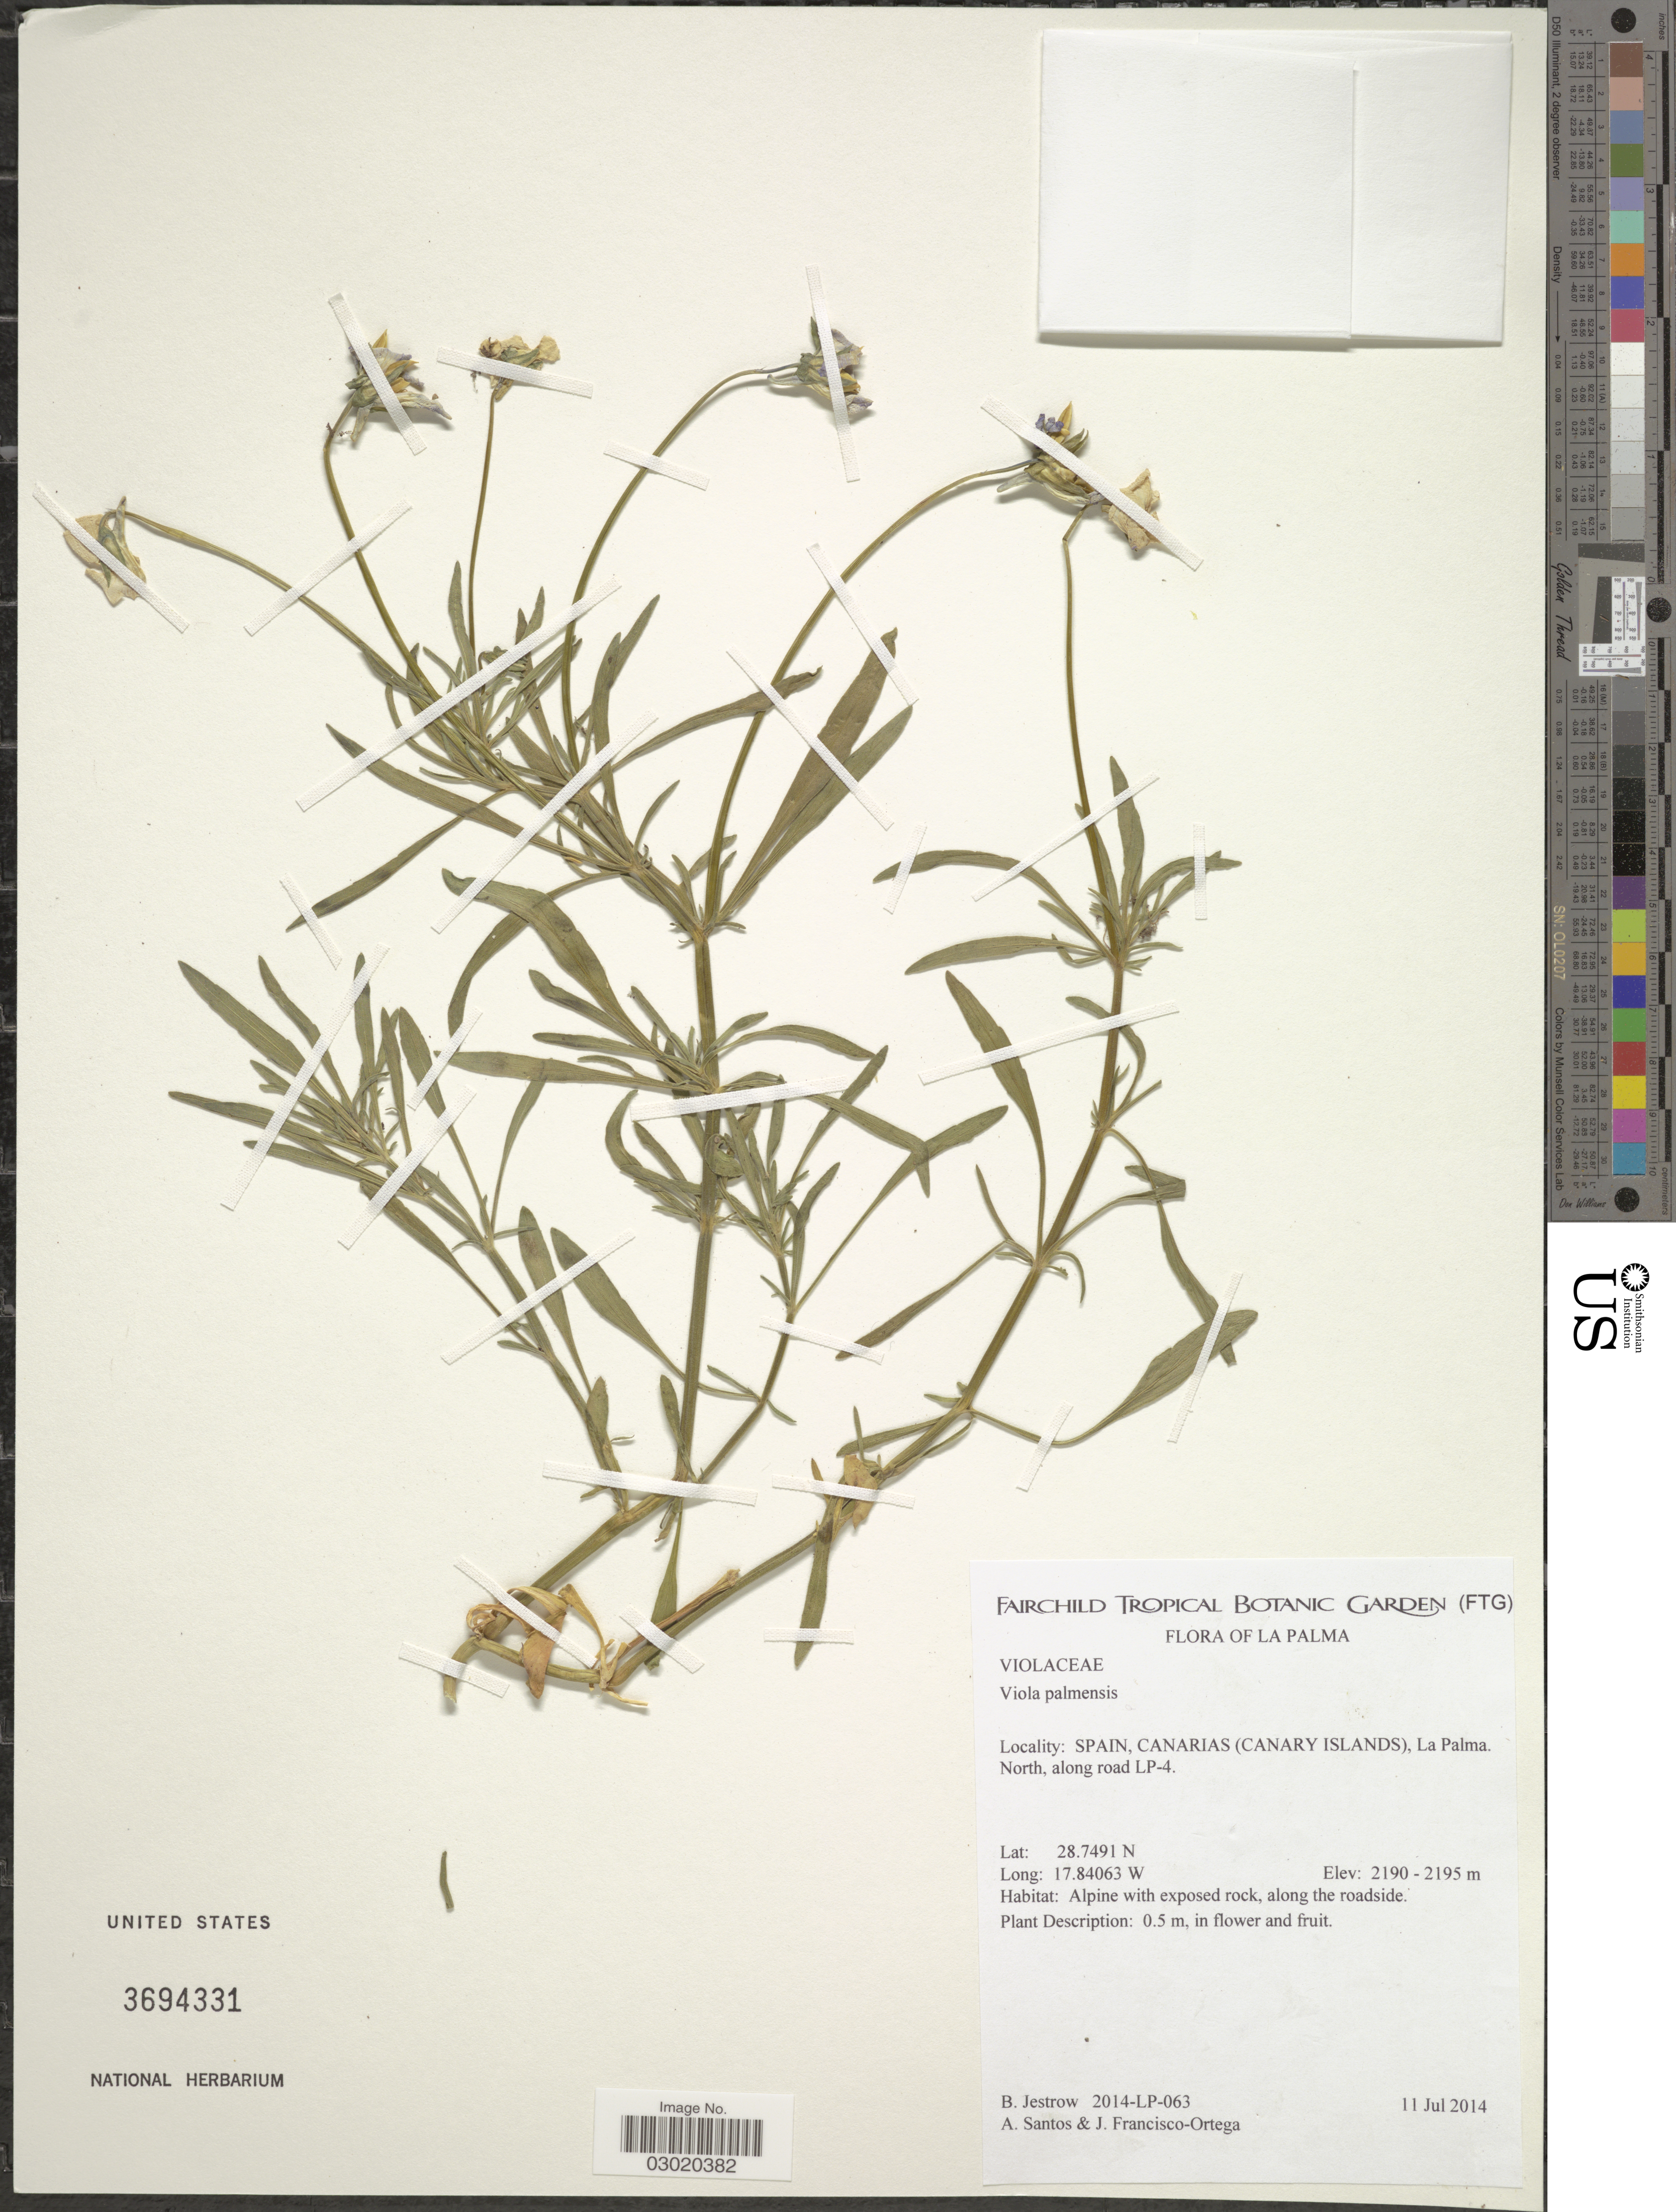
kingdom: Plantae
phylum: Tracheophyta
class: Magnoliopsida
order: Malpighiales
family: Violaceae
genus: Viola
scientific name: Viola palmensis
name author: (Webb & Berthel.) Sauer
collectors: B. Jestrow, A. Santos & J. Fransisco-Ortega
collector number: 2014-LP-063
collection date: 2014-07-11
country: Spain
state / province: Canarias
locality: La Palma. Canary Islands, La Palma. North, along road LP-4.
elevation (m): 2190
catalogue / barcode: US 3694331